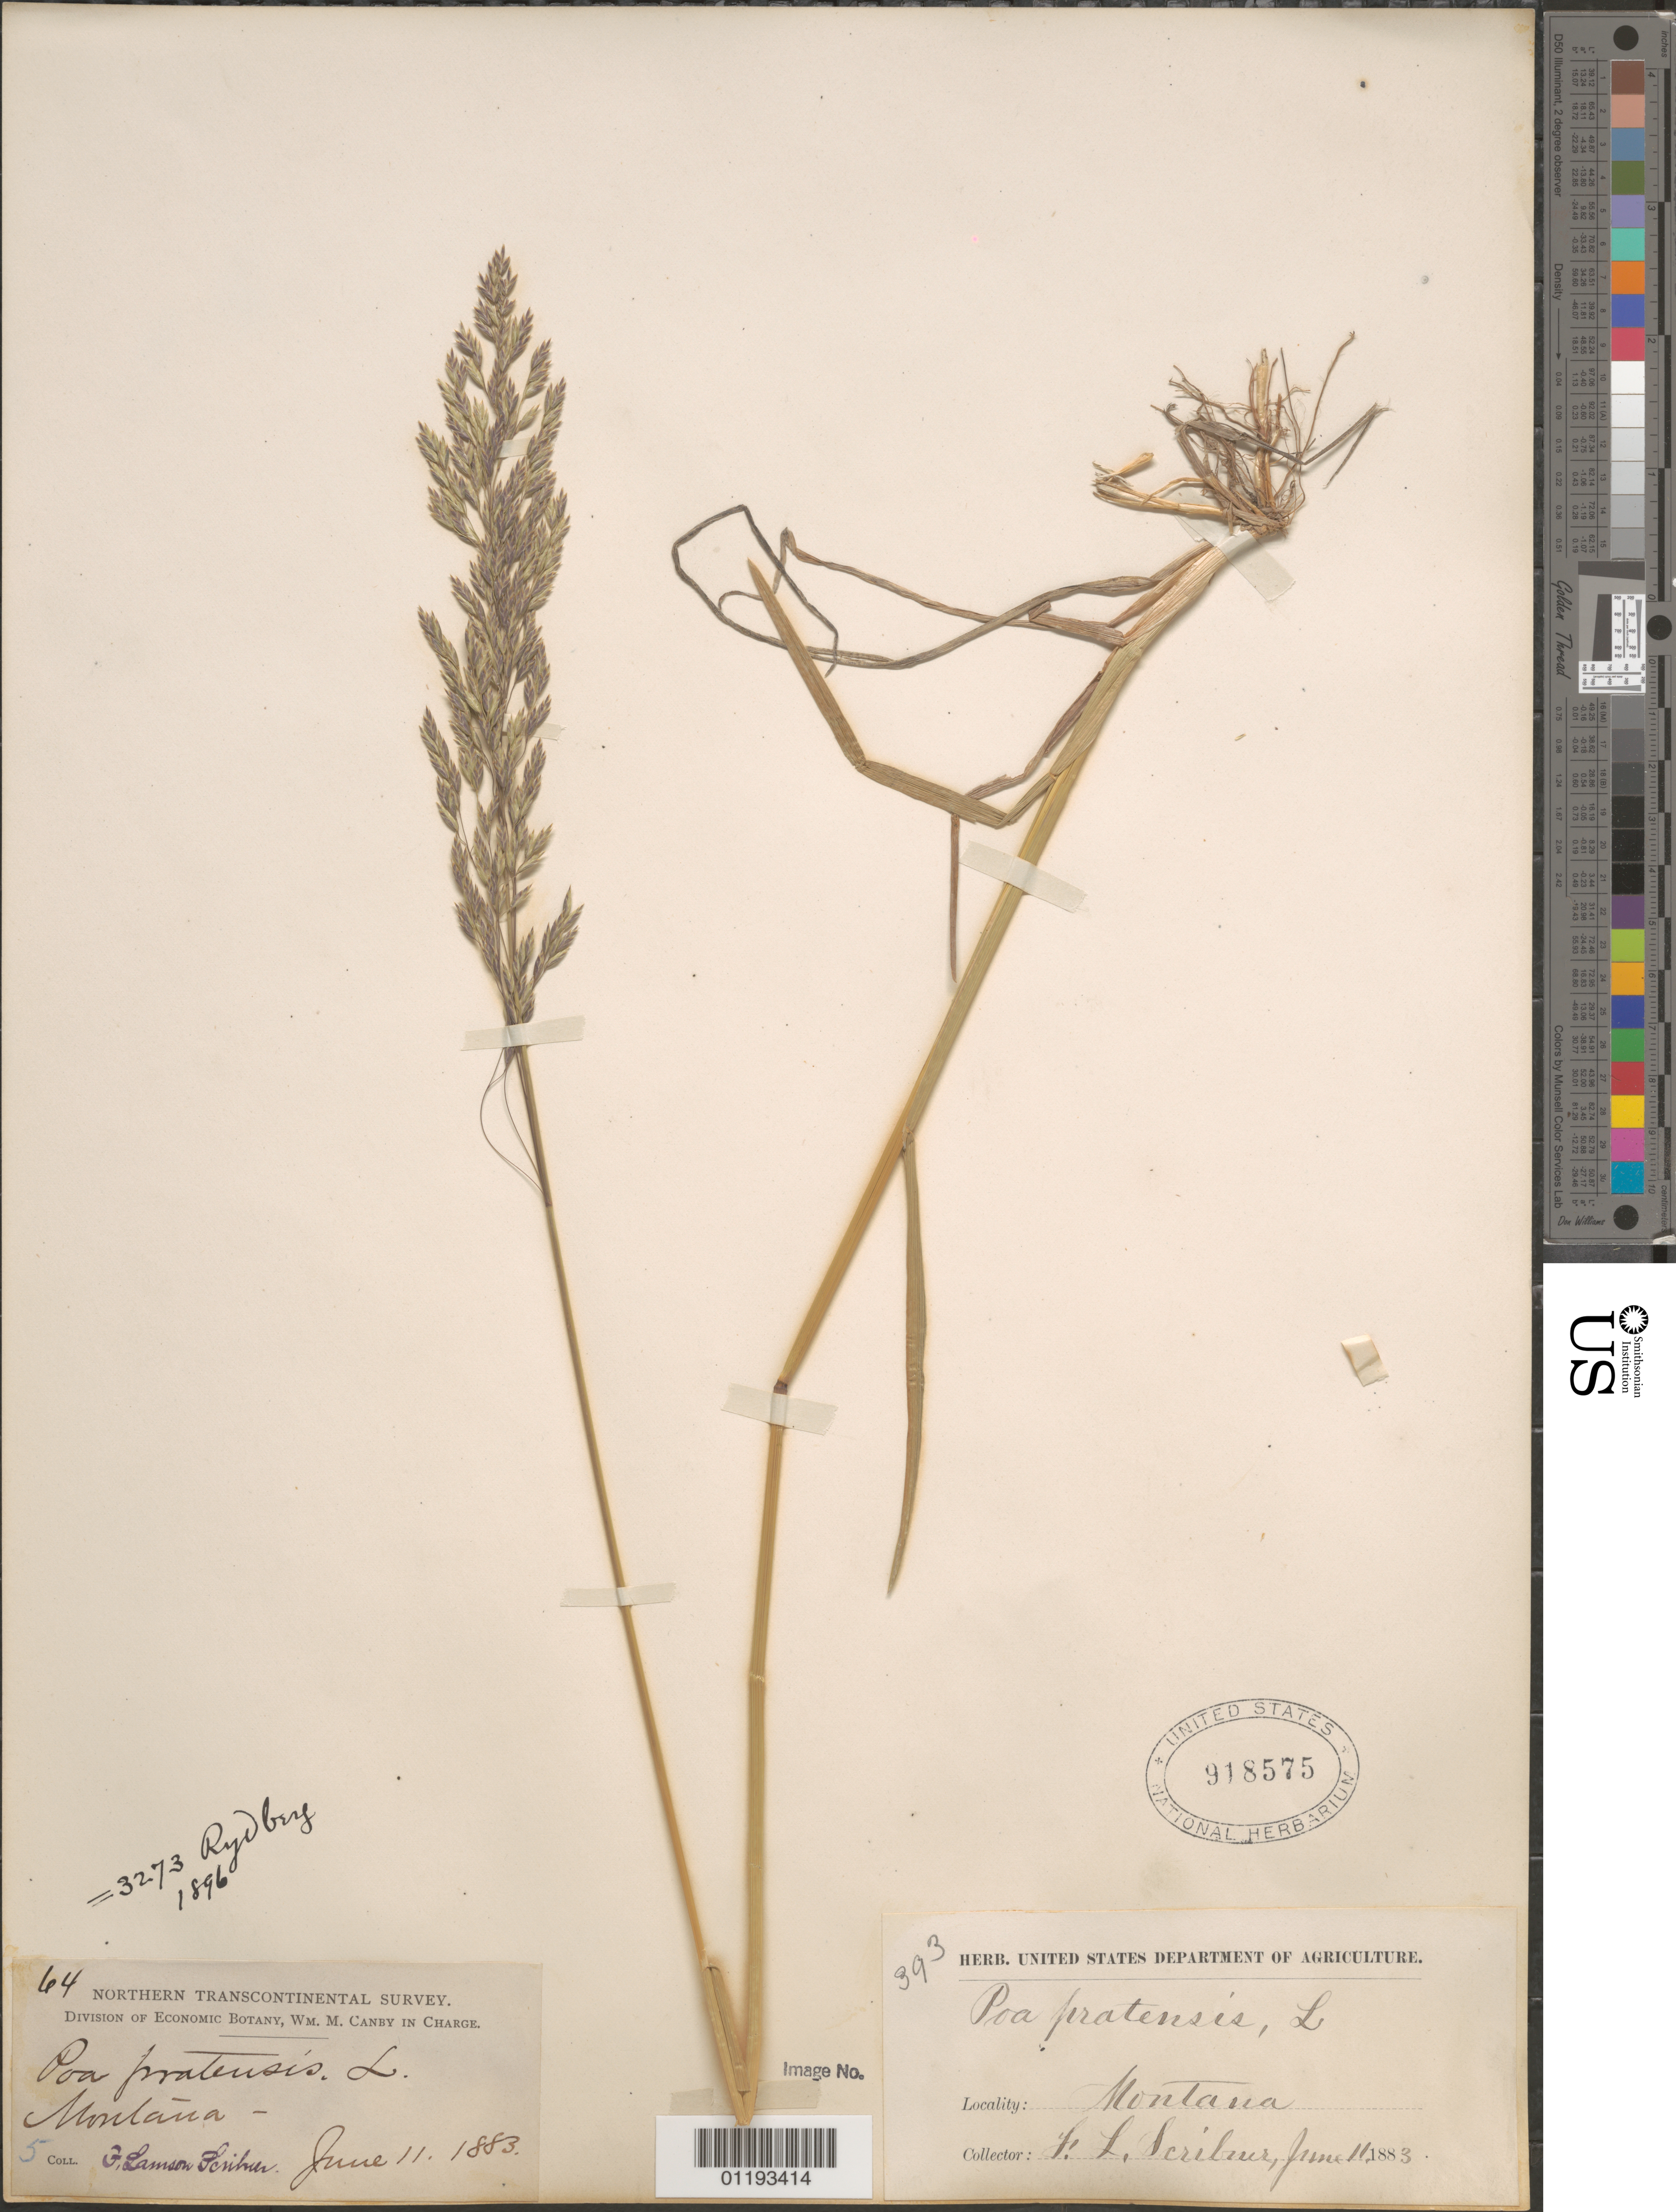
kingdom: Plantae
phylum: Tracheophyta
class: Liliopsida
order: Poales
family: Poaceae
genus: Poa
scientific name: Poa pratensis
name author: L.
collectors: F. L. Scribner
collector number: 64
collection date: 1883-06-11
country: United States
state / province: Montana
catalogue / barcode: US 918575